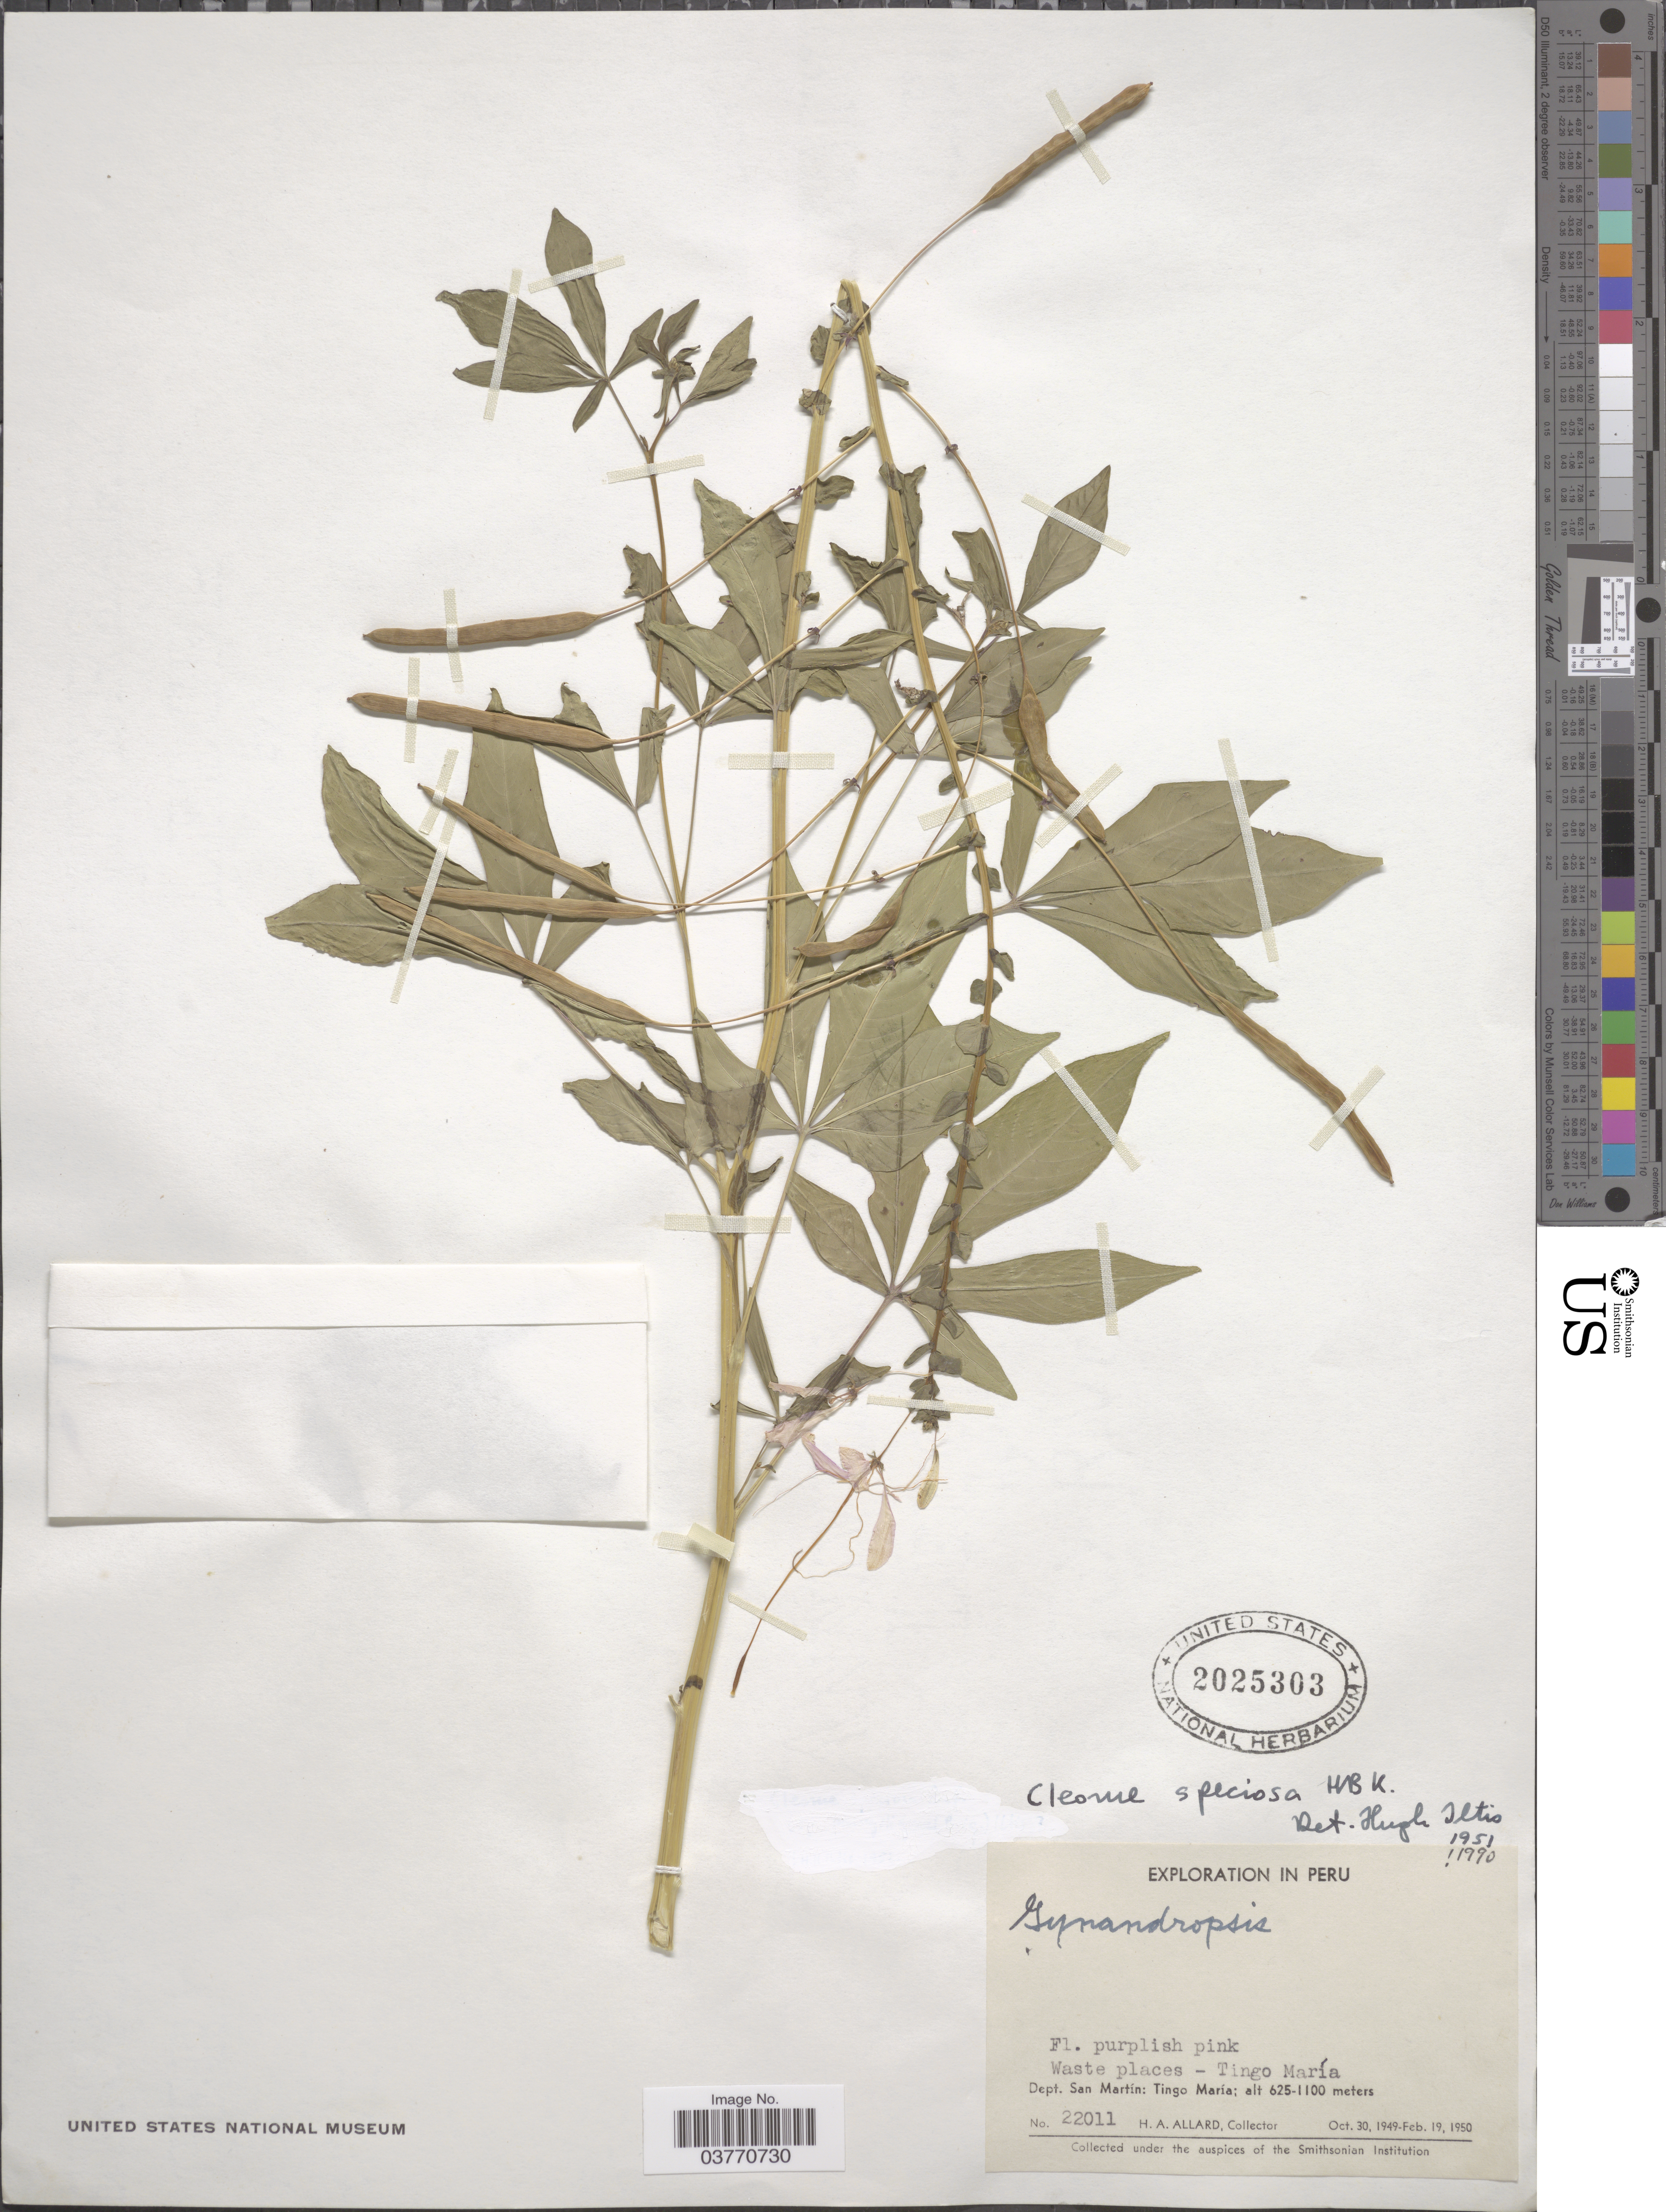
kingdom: Plantae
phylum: Tracheophyta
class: Magnoliopsida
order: Brassicales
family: Cleomaceae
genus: Cleoserrata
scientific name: Cleoserrata speciosa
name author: (Raf.) Iltis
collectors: H. A. Allard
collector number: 22011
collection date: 1949-10-30/1950-02-19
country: Peru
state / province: San Martín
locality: Dept. San Martín: Tingo María.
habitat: waste places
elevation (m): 625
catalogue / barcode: US 2025303